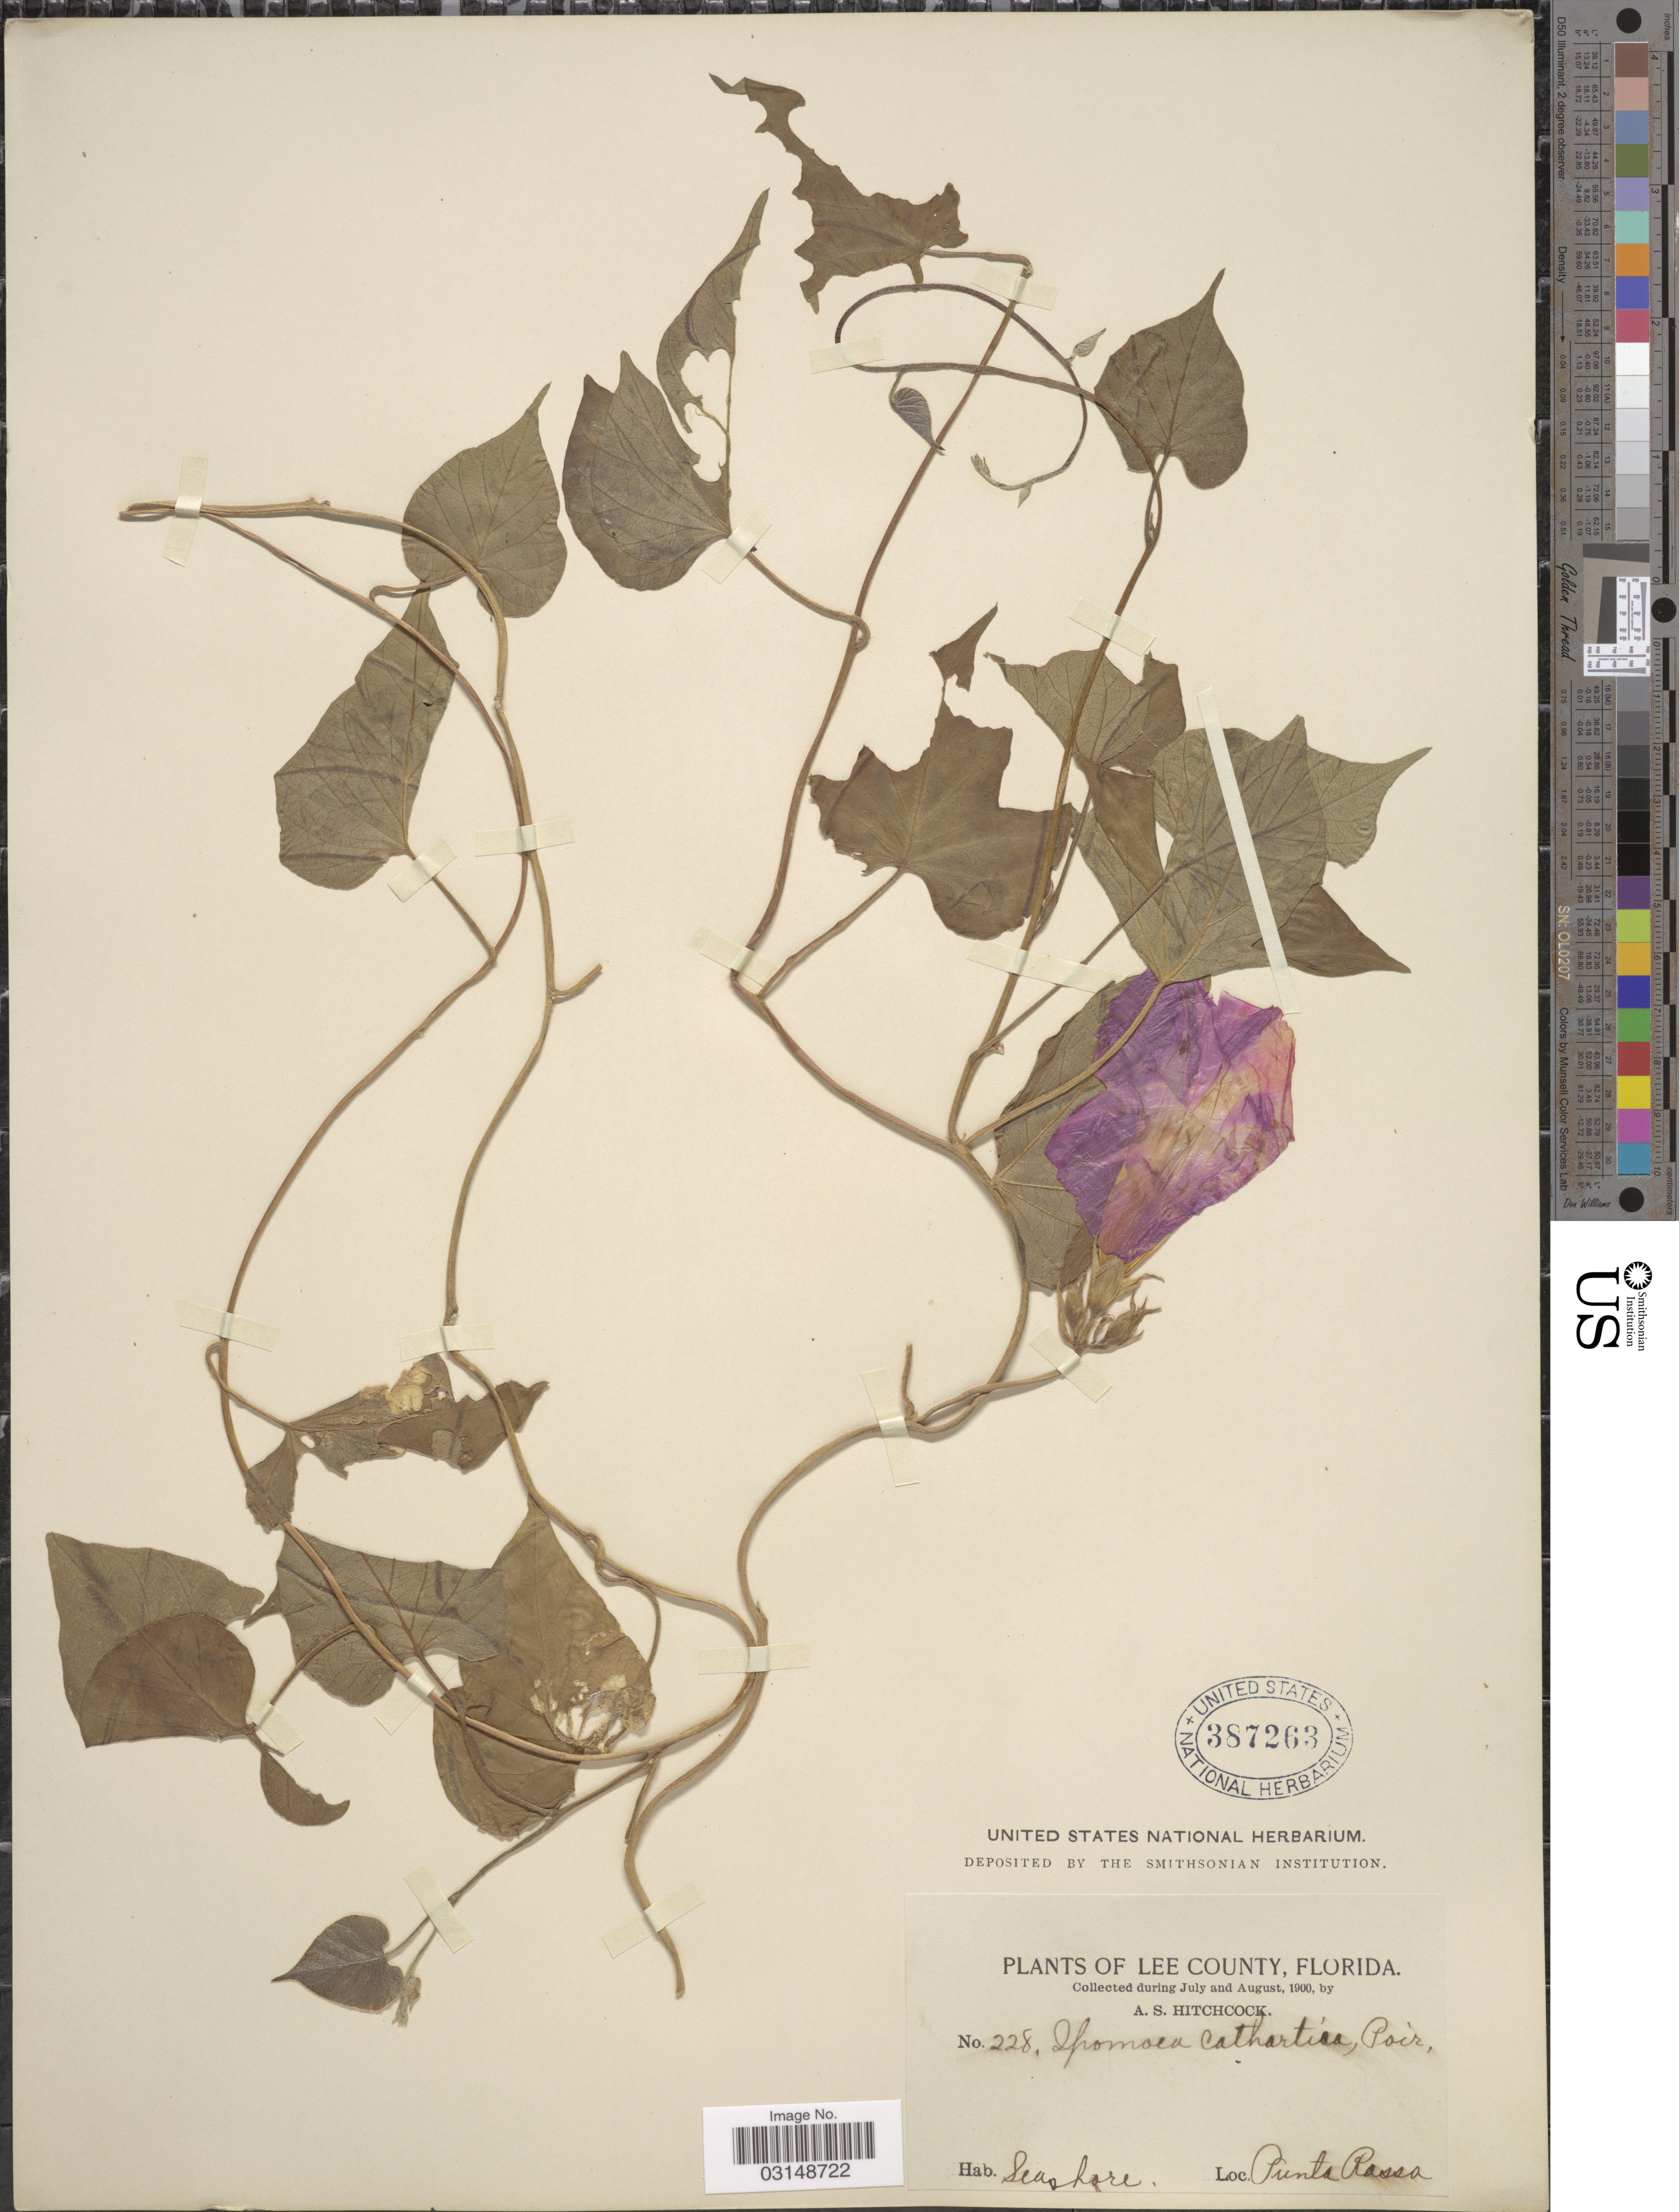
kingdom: Plantae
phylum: Tracheophyta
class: Magnoliopsida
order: Solanales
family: Convolvulaceae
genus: Ipomoea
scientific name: Ipomoea indica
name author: (Burm.) Merr.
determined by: Strong, Mark T., (BOT), Smithsonian Institution - National Museum of Natural History (UNITED STATES)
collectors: A. S. Hitchcock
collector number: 228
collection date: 1900-07/1900-08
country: United States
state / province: Florida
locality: Lee County. Punta Rassa.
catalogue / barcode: US 387263